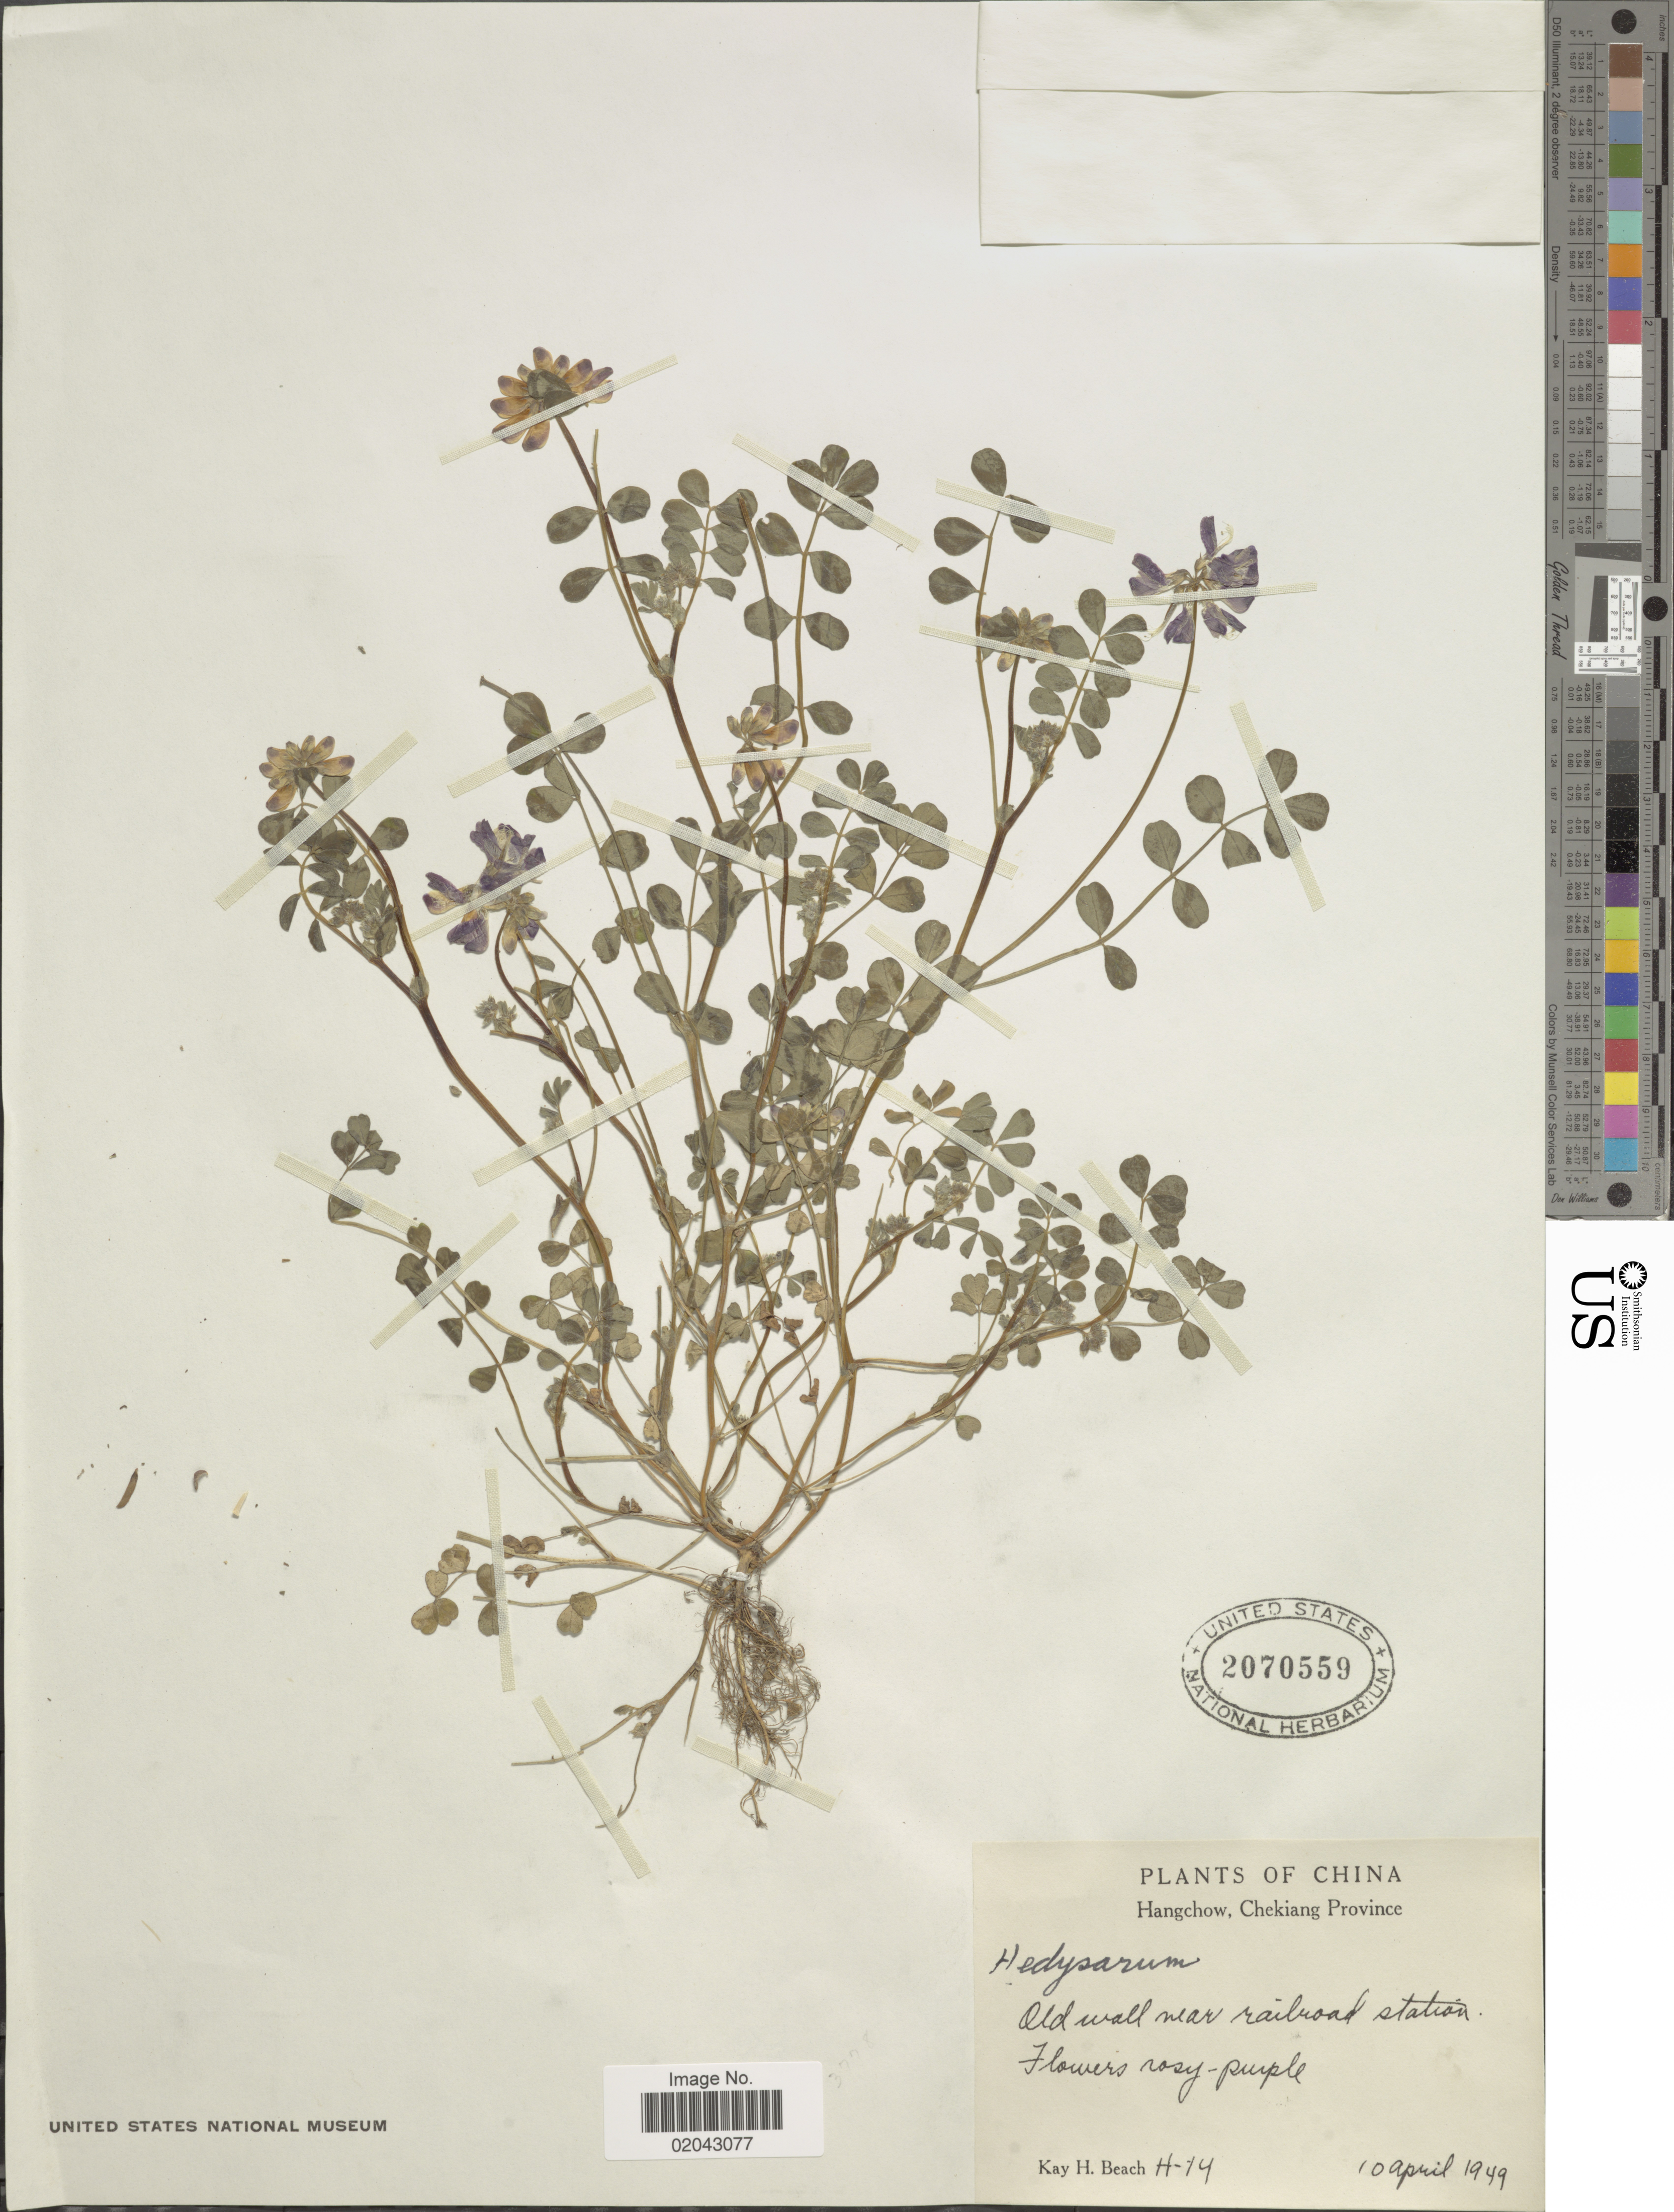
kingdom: Plantae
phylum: Tracheophyta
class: Magnoliopsida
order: Fabales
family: Fabaceae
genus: Hedysarum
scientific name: Hedysarum sp.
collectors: K. H. Beach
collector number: H-14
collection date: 1949-04-10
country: China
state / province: Zhejiang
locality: Hangchow, Chekiang Province, Old wall near railroad station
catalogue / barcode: US 2070559